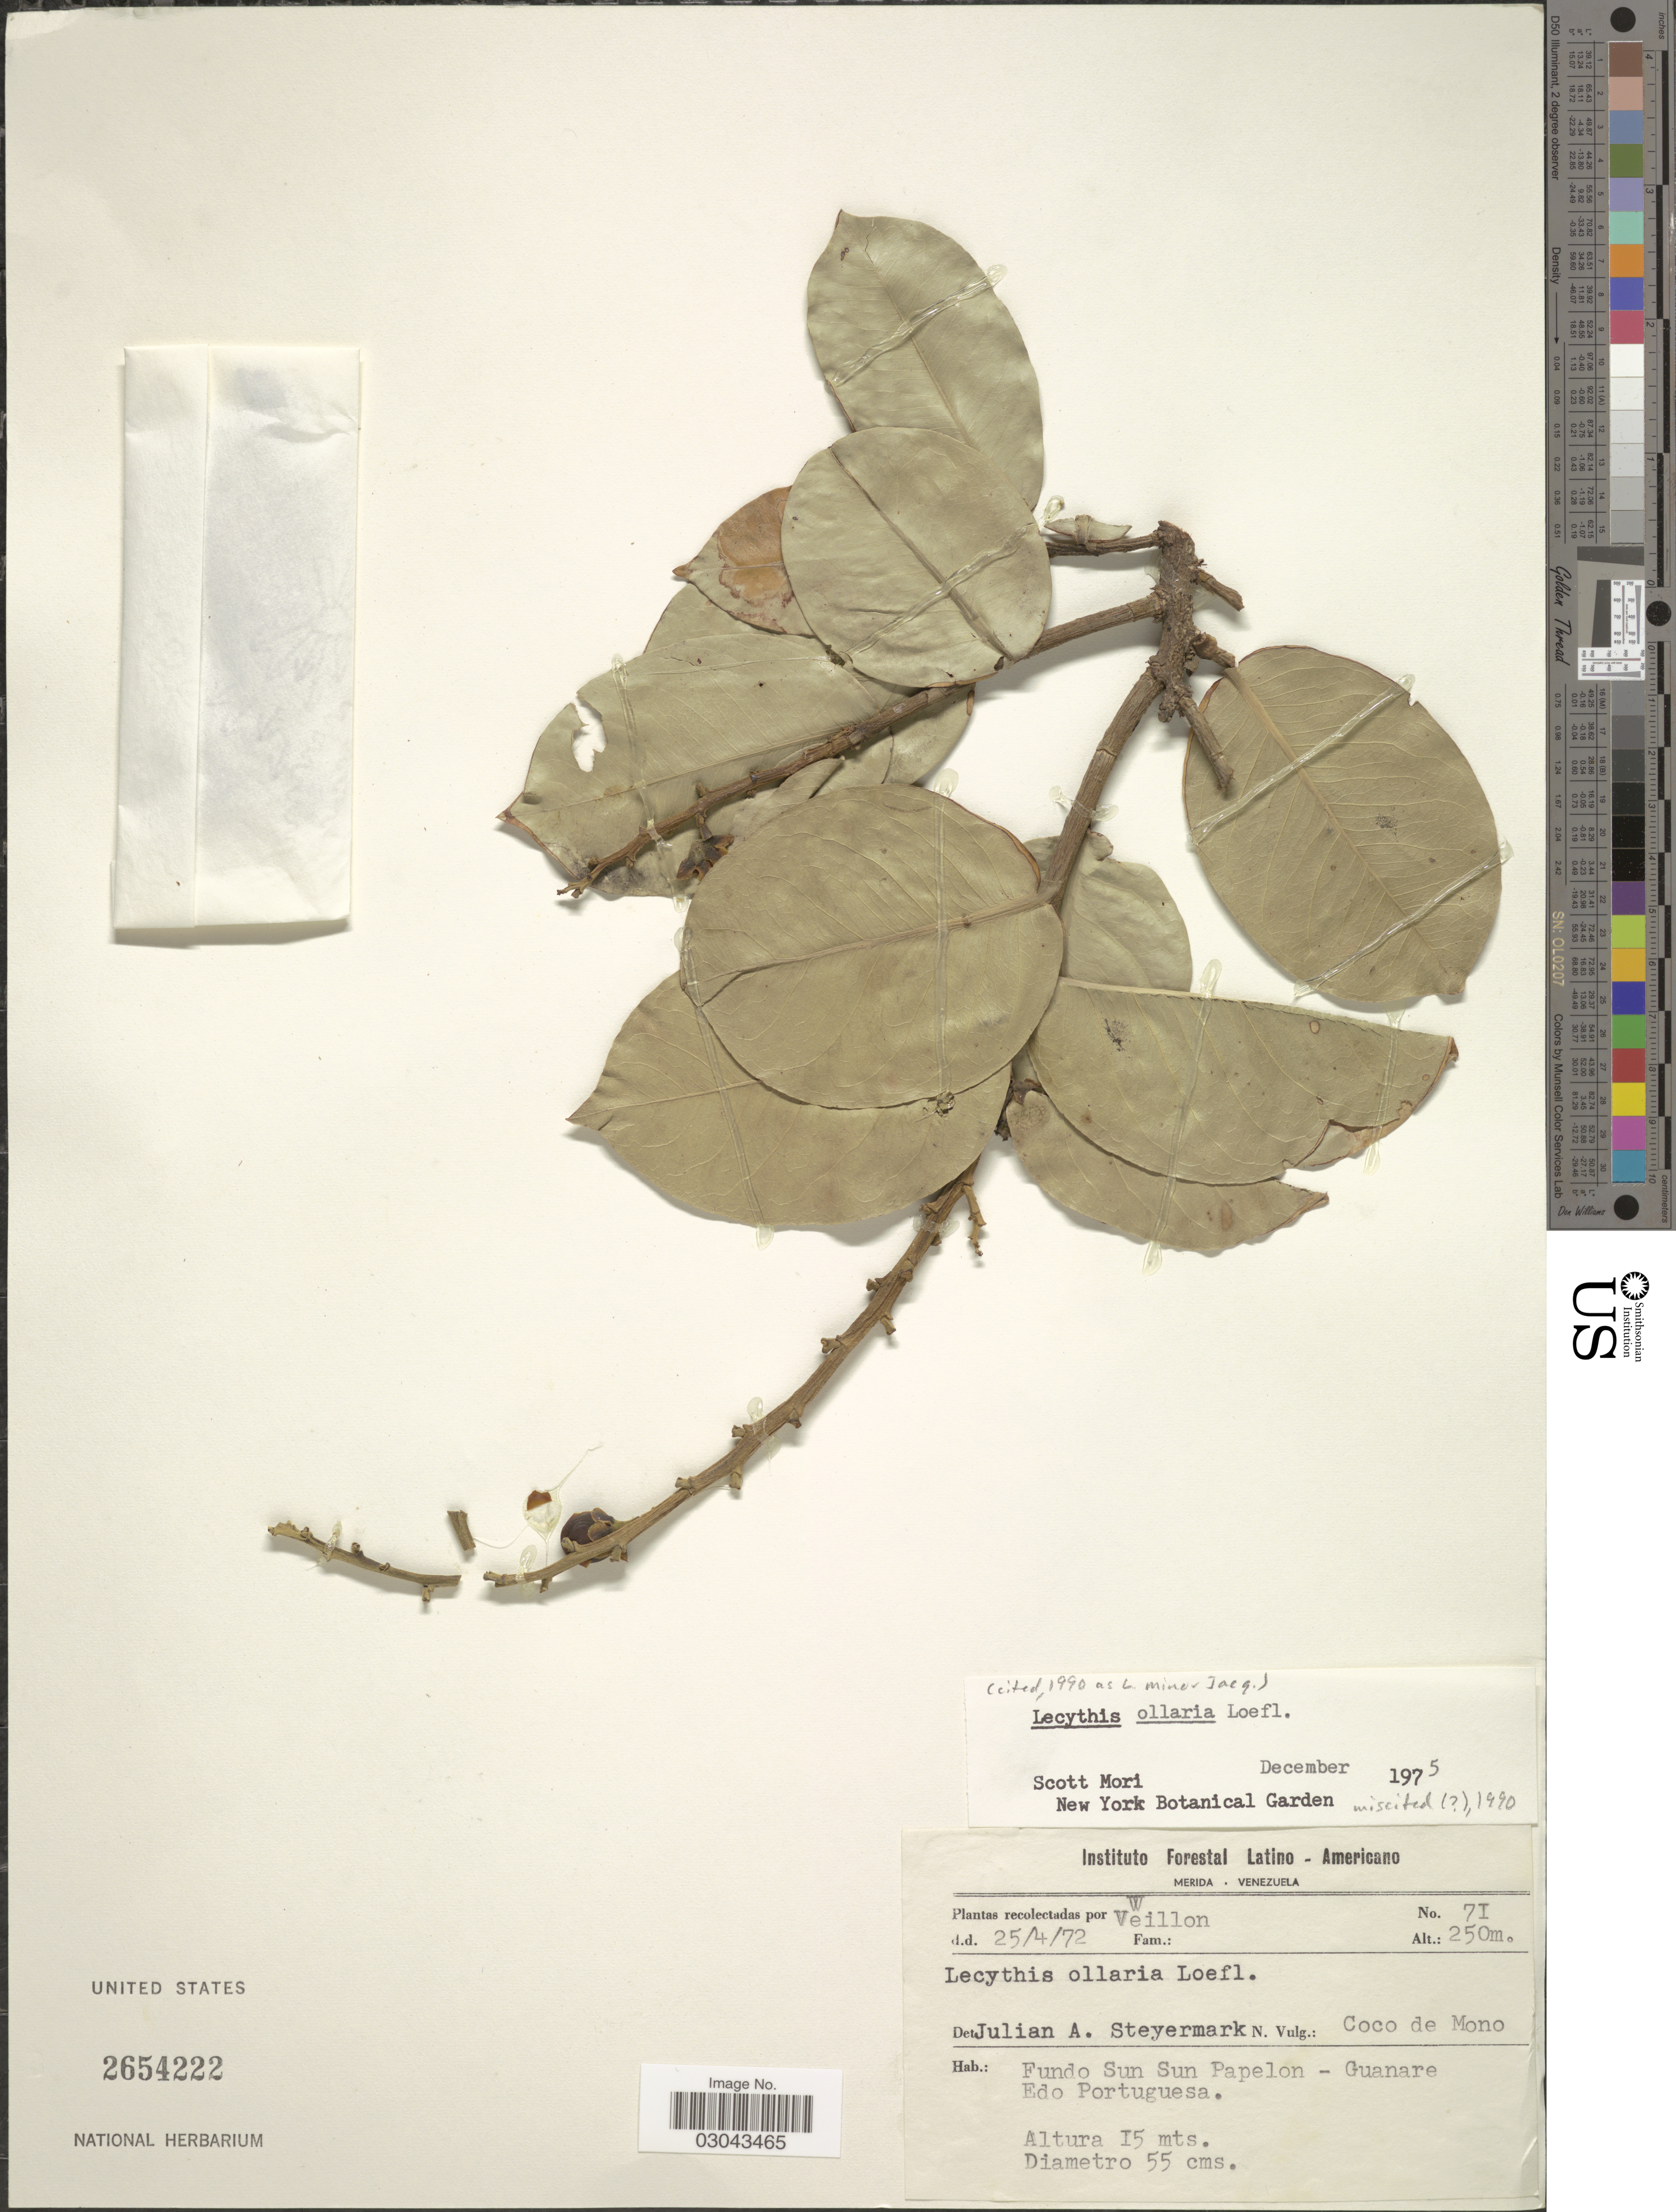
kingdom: Plantae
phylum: Tracheophyta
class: Magnoliopsida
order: Ericales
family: Lecythidaceae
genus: Lecythis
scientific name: Lecythis ollaria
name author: L.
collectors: -. Veillon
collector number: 71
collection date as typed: Transcribed d/m/y: 25/4/72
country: Venezuela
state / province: Portuguesa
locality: Fundo Sun Sun Papelon-Guanare.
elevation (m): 250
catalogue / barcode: US 2654222